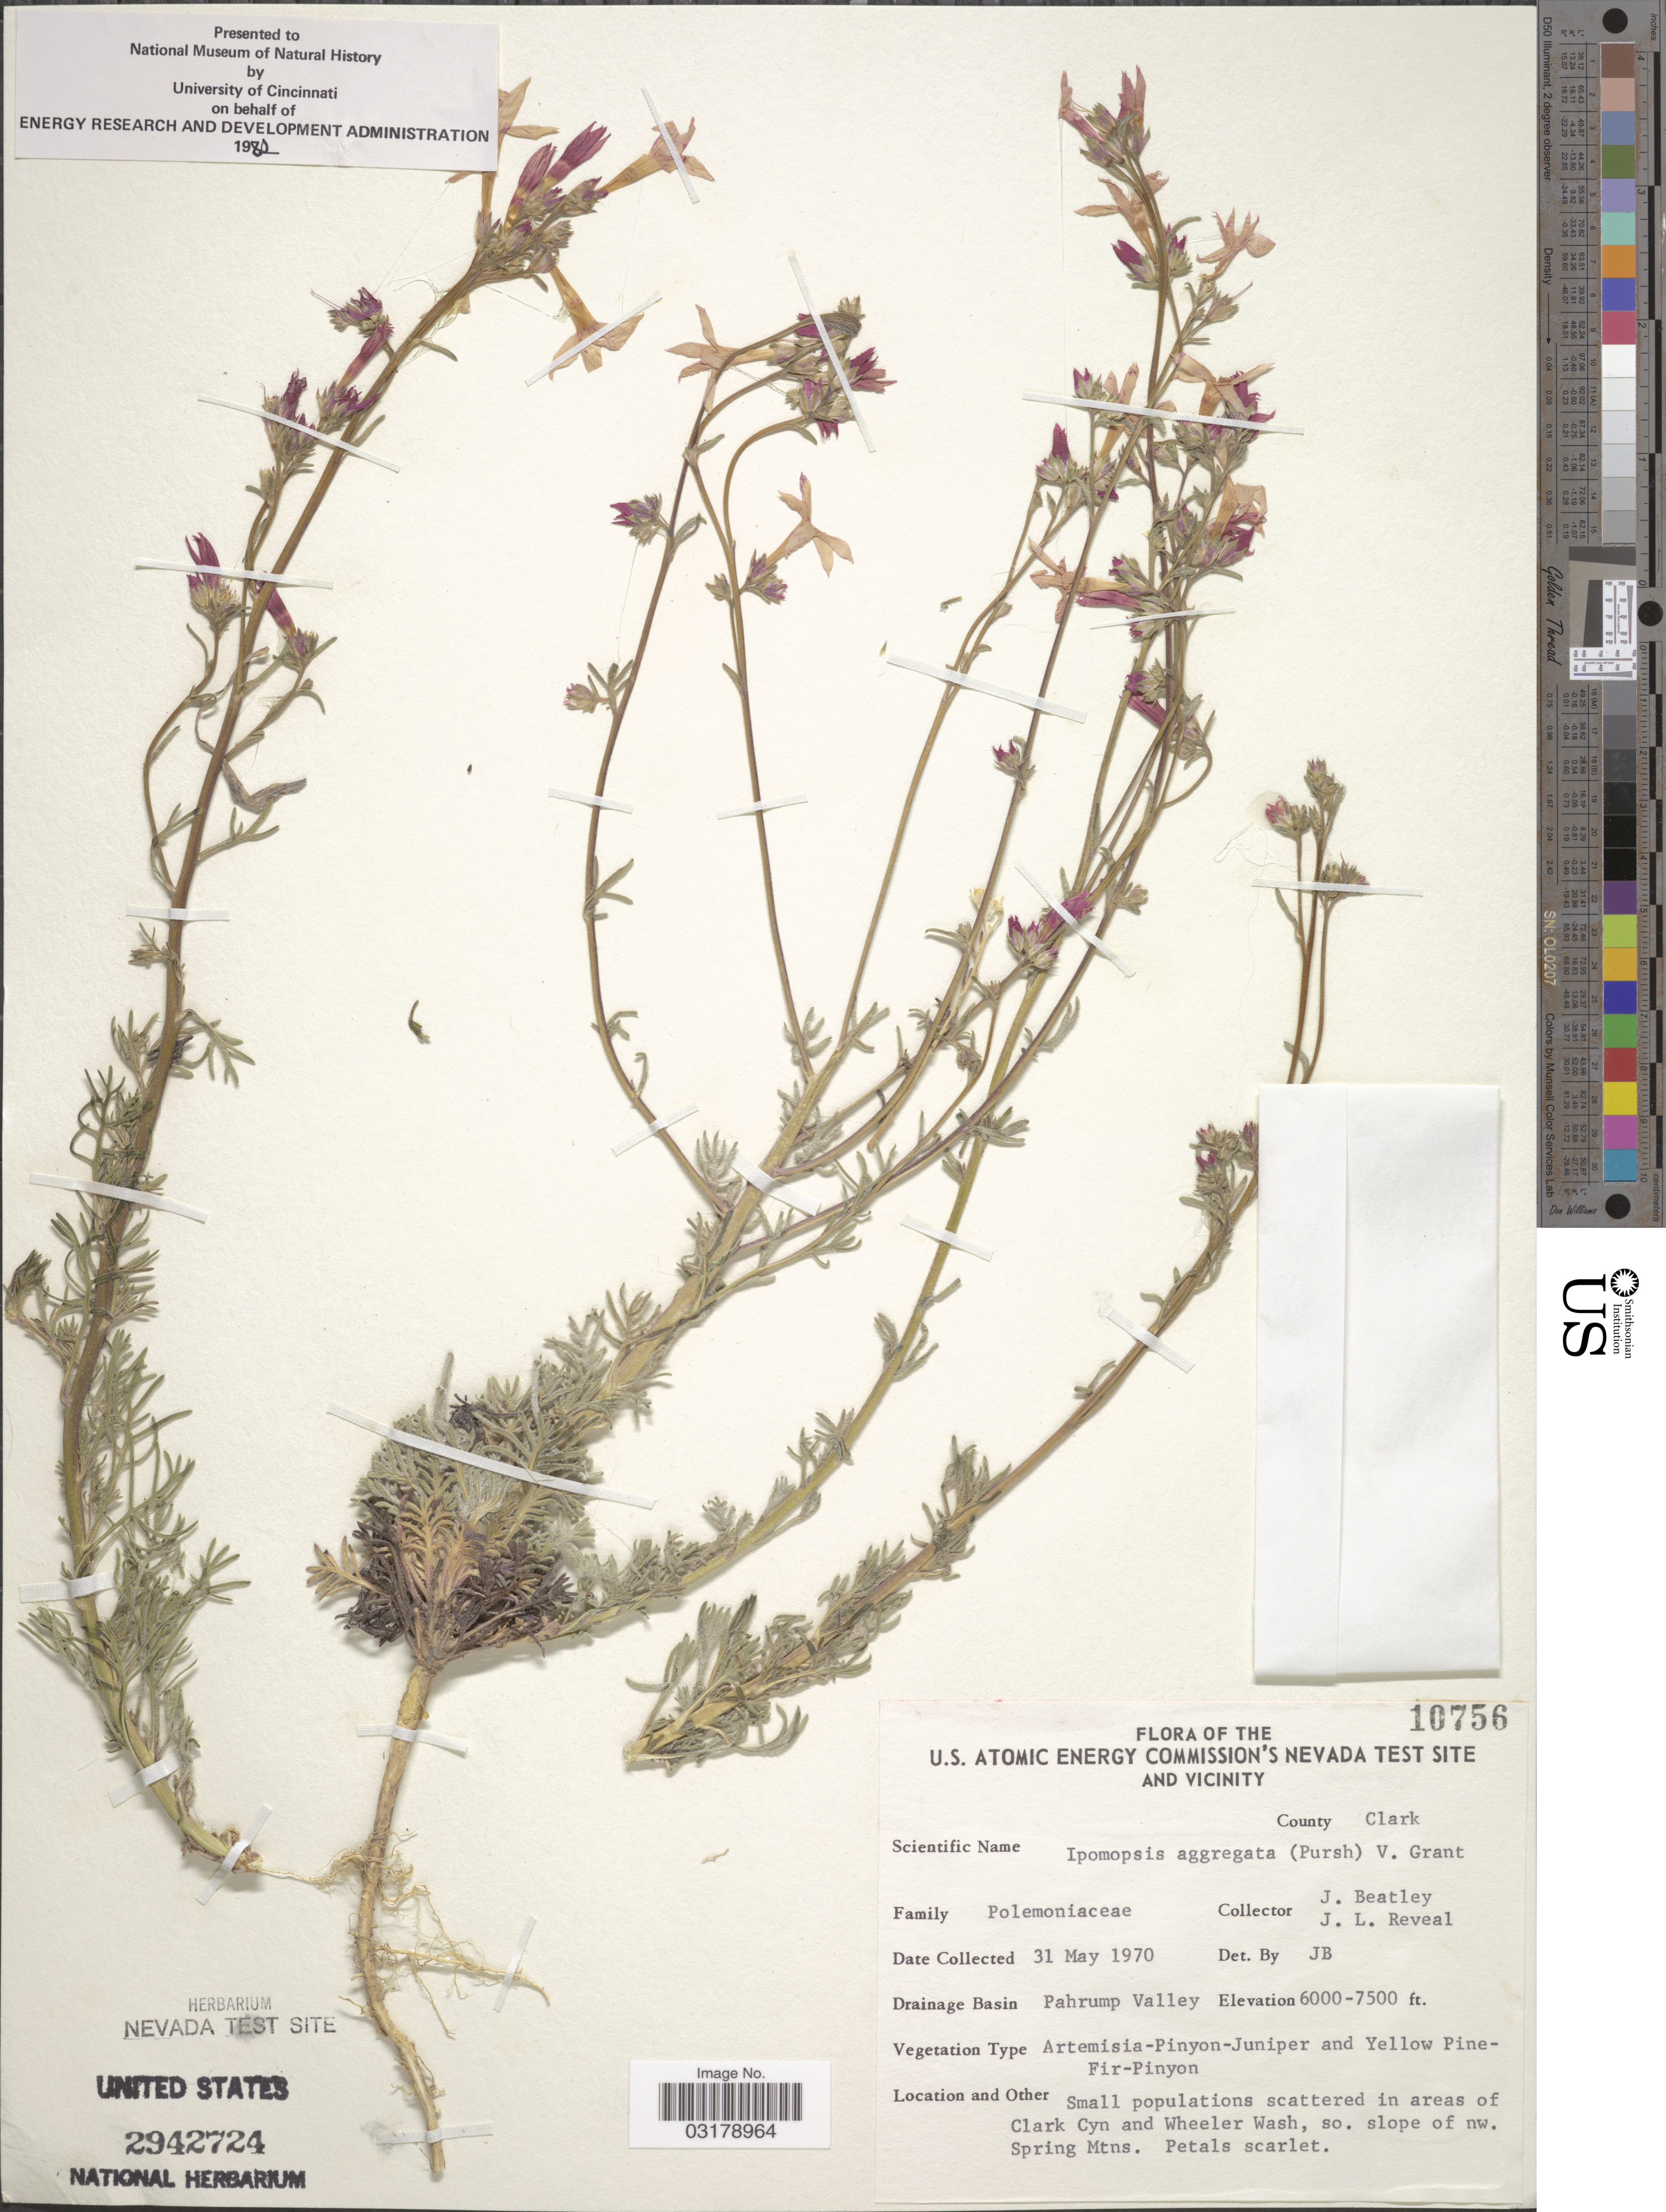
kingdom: Plantae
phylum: Tracheophyta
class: Magnoliopsida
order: Ericales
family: Polemoniaceae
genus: Ipomopsis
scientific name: Ipomopsis aggregata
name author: (Pursh) V.E. Grant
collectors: J. C. Beatley & J. L. Reveal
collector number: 10756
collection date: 1970-05-31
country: United States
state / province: Nevada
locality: U.S. Atomic Energy Commission's Nevada Test Site and Vicinity. County Clark. Drainage Basin Pahrump Valley. In areas of Clark Cyn and Wheeler Wash, so. slope of nw. Spring Mtns.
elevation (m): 1829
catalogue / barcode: US 2942724